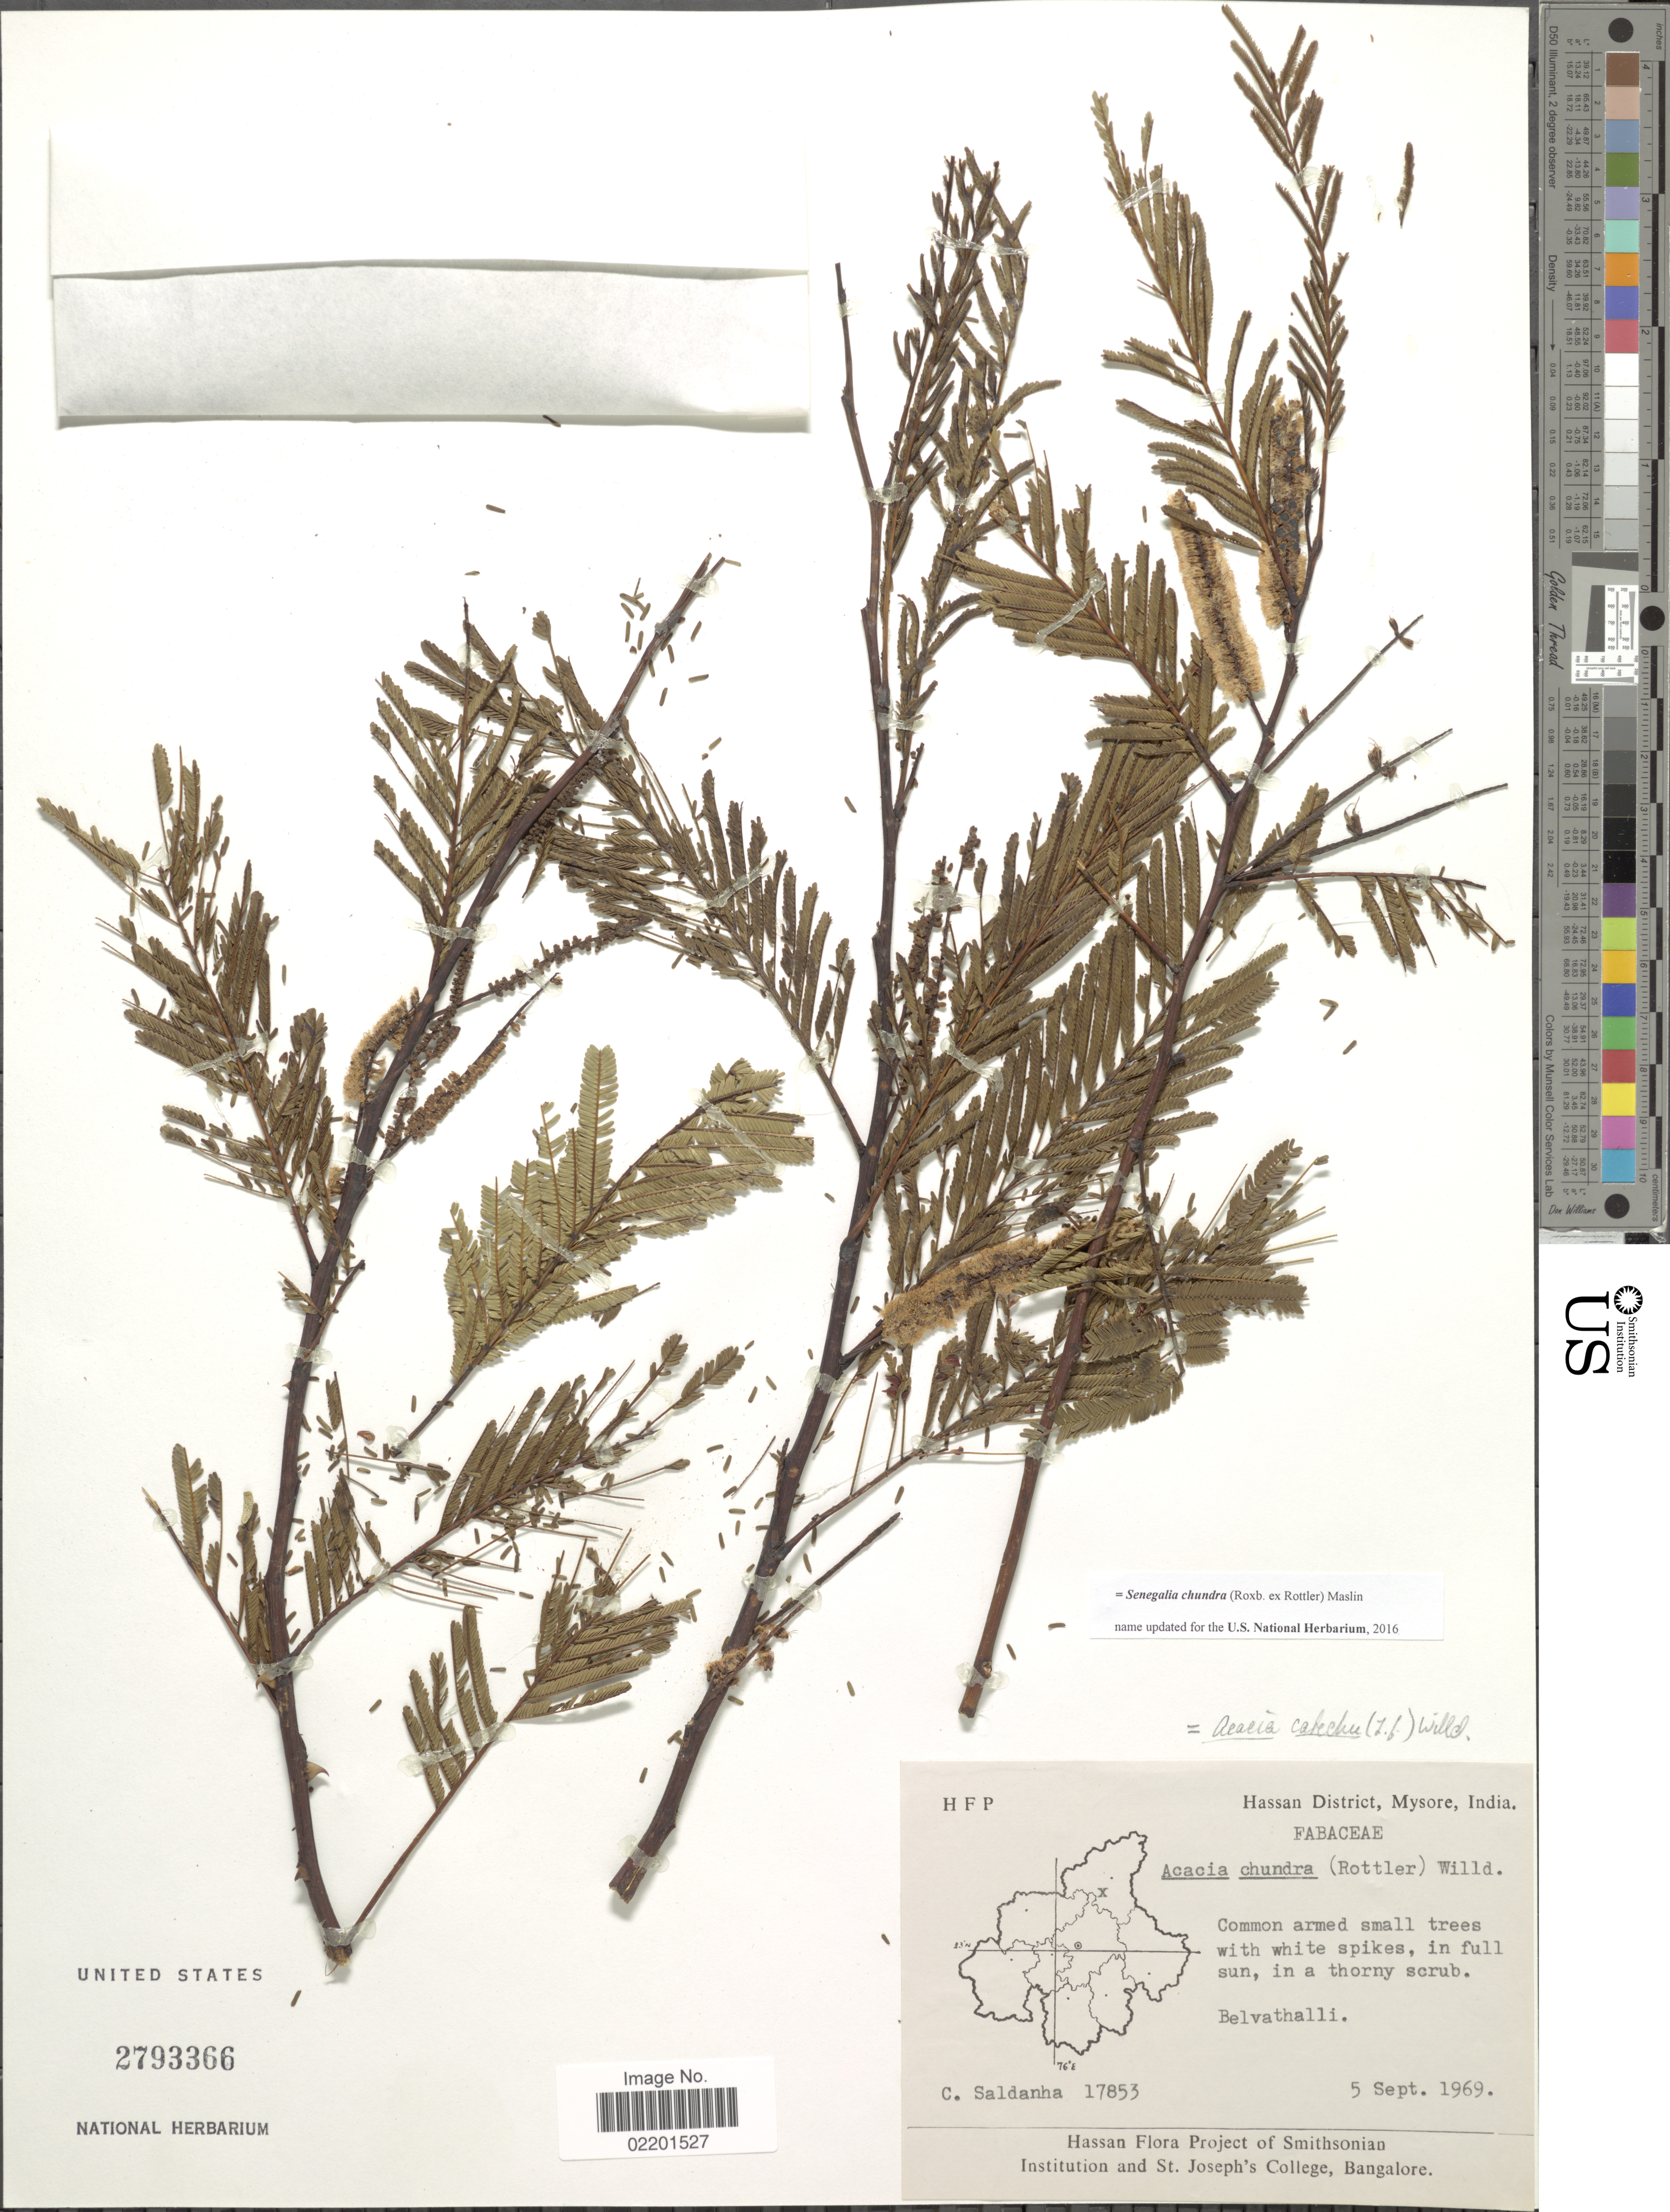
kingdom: Plantae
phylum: Tracheophyta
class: Magnoliopsida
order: Fabales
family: Fabaceae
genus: Senegalia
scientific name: Senegalia chundra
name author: (Roxb. ex Rottler) Maslin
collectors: C. Saldanha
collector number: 17853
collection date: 1969-09-05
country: India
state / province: Karnataka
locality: Hassan District, Mysore, India. Belvathalli .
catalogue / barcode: US 2793366